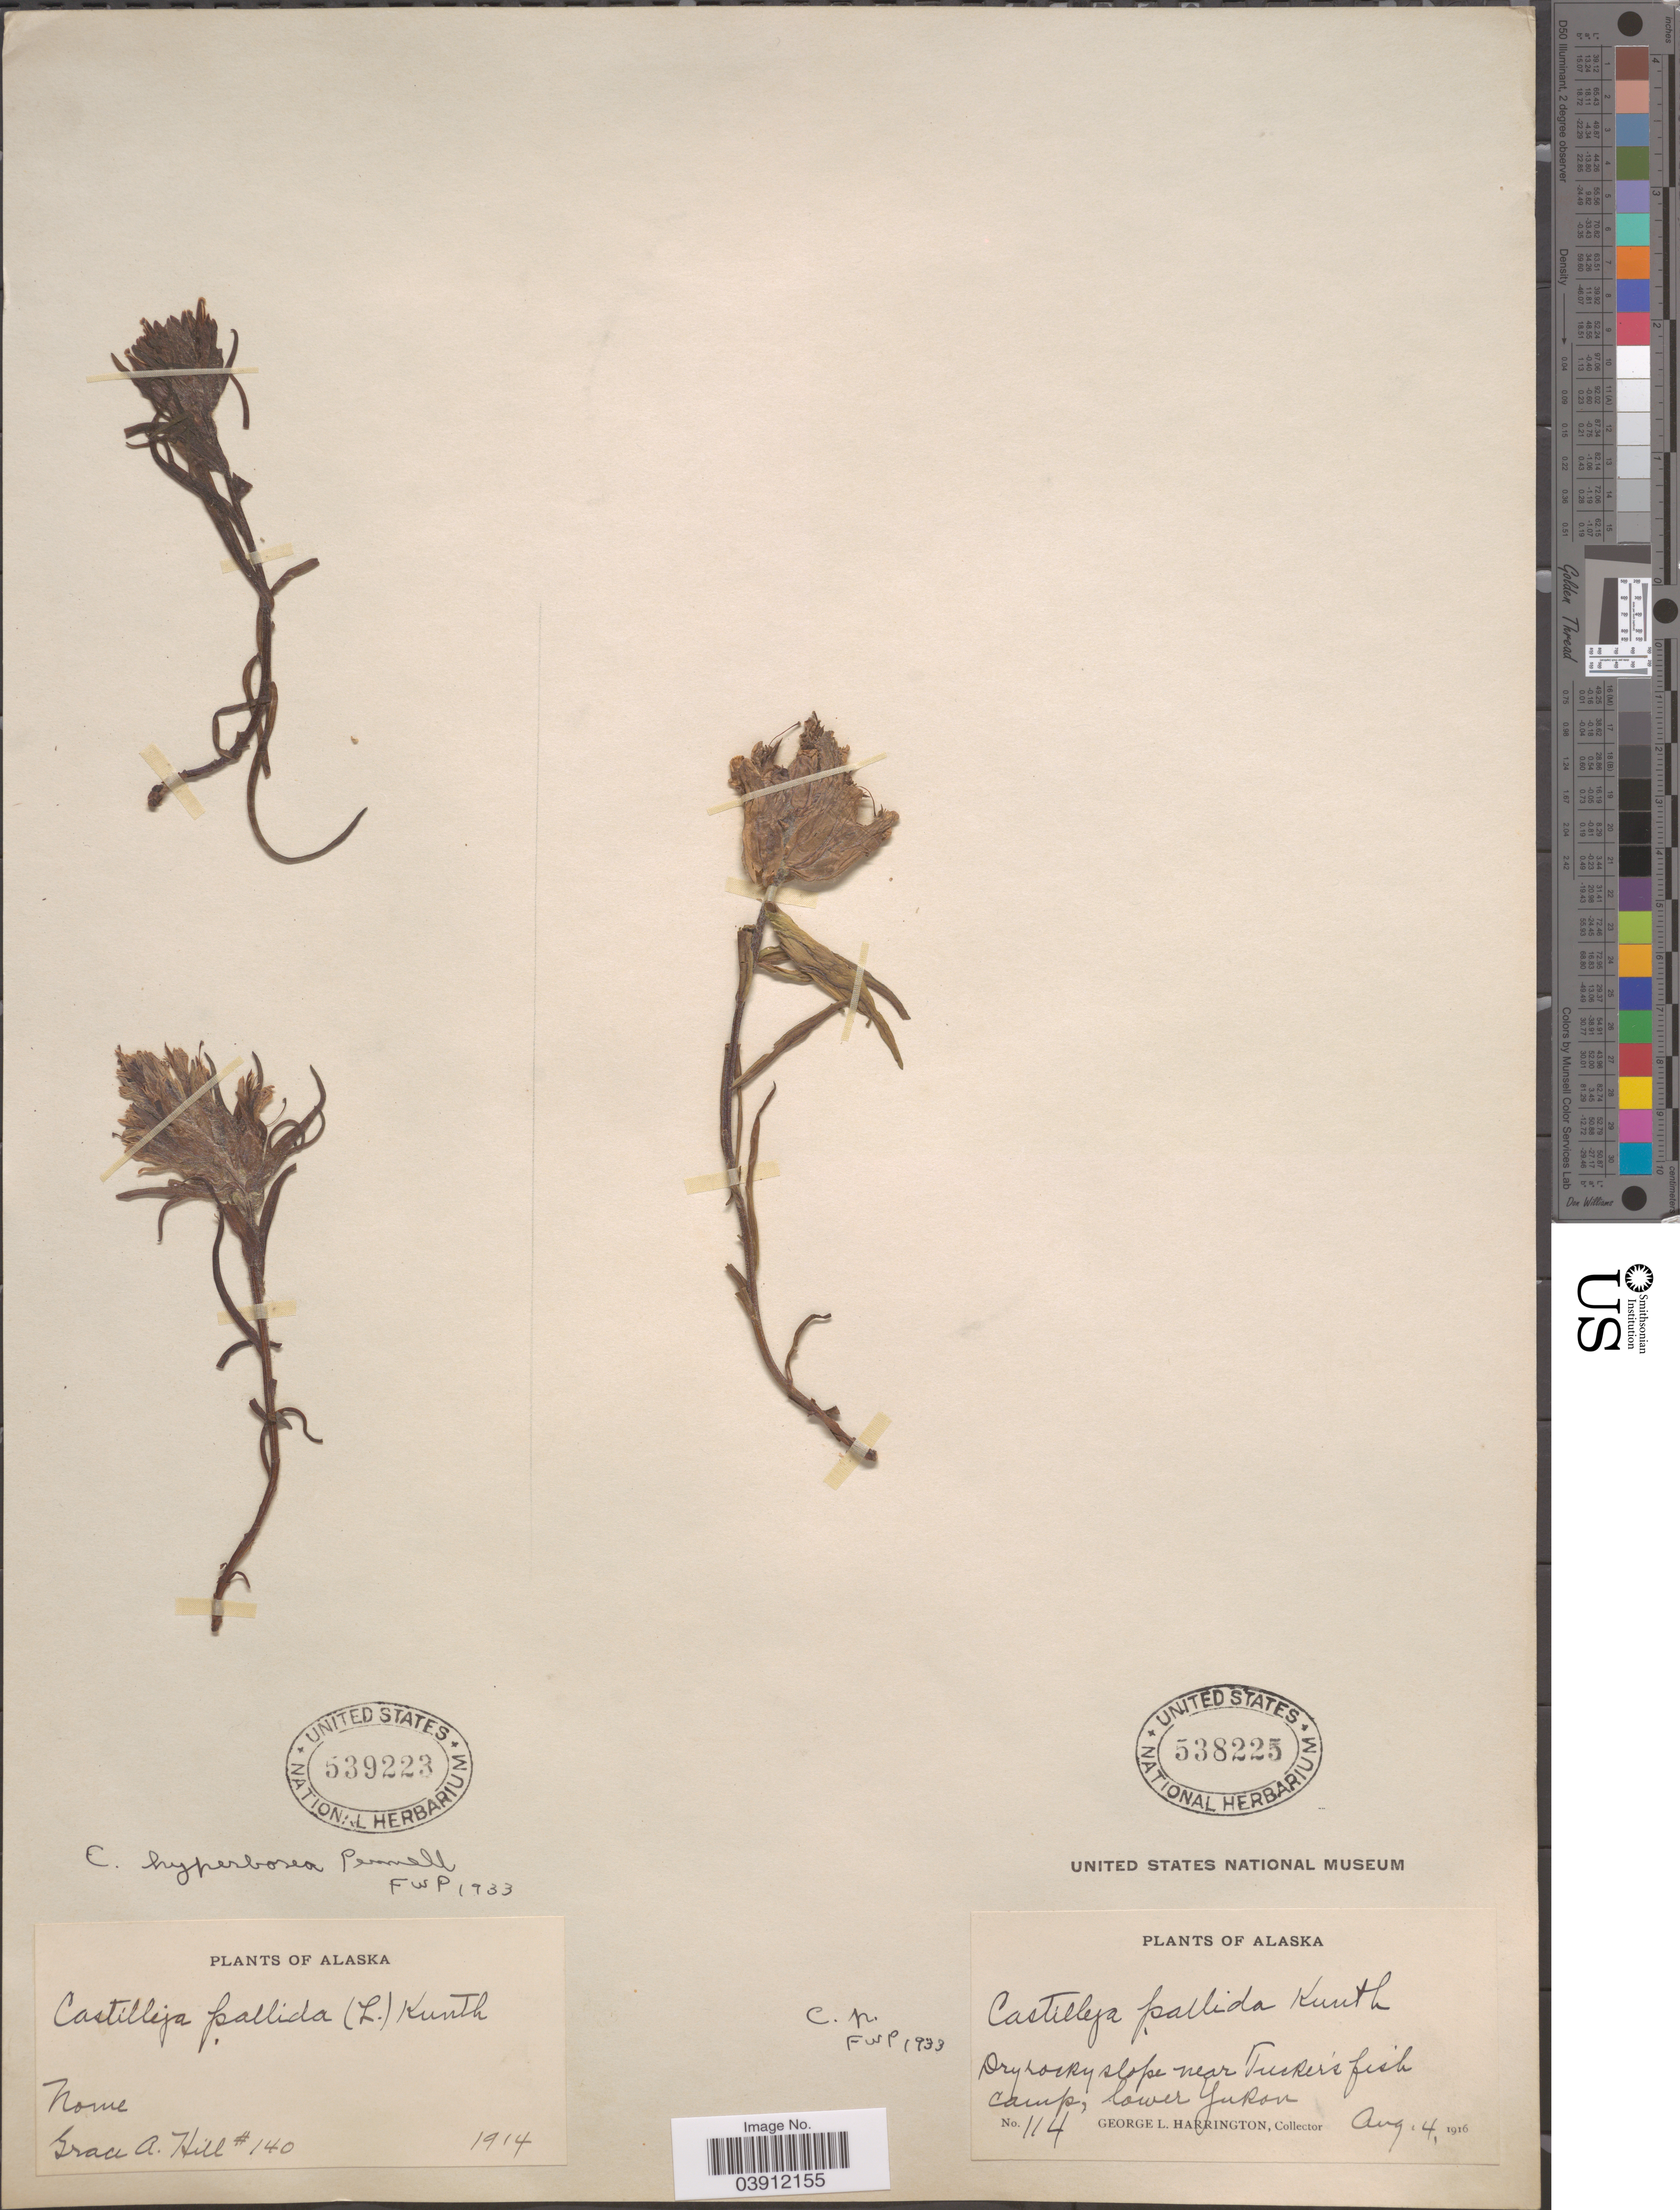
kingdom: Plantae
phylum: Tracheophyta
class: Magnoliopsida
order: Lamiales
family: Orobanchaceae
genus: Castilleja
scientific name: Castilleja hyperborea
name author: Pennell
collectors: G. Harrington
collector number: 114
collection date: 1916-08-04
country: United States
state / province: Alaska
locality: Dry rocky slope near Tucker's fish camp, lower Yukon.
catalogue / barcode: US 538225